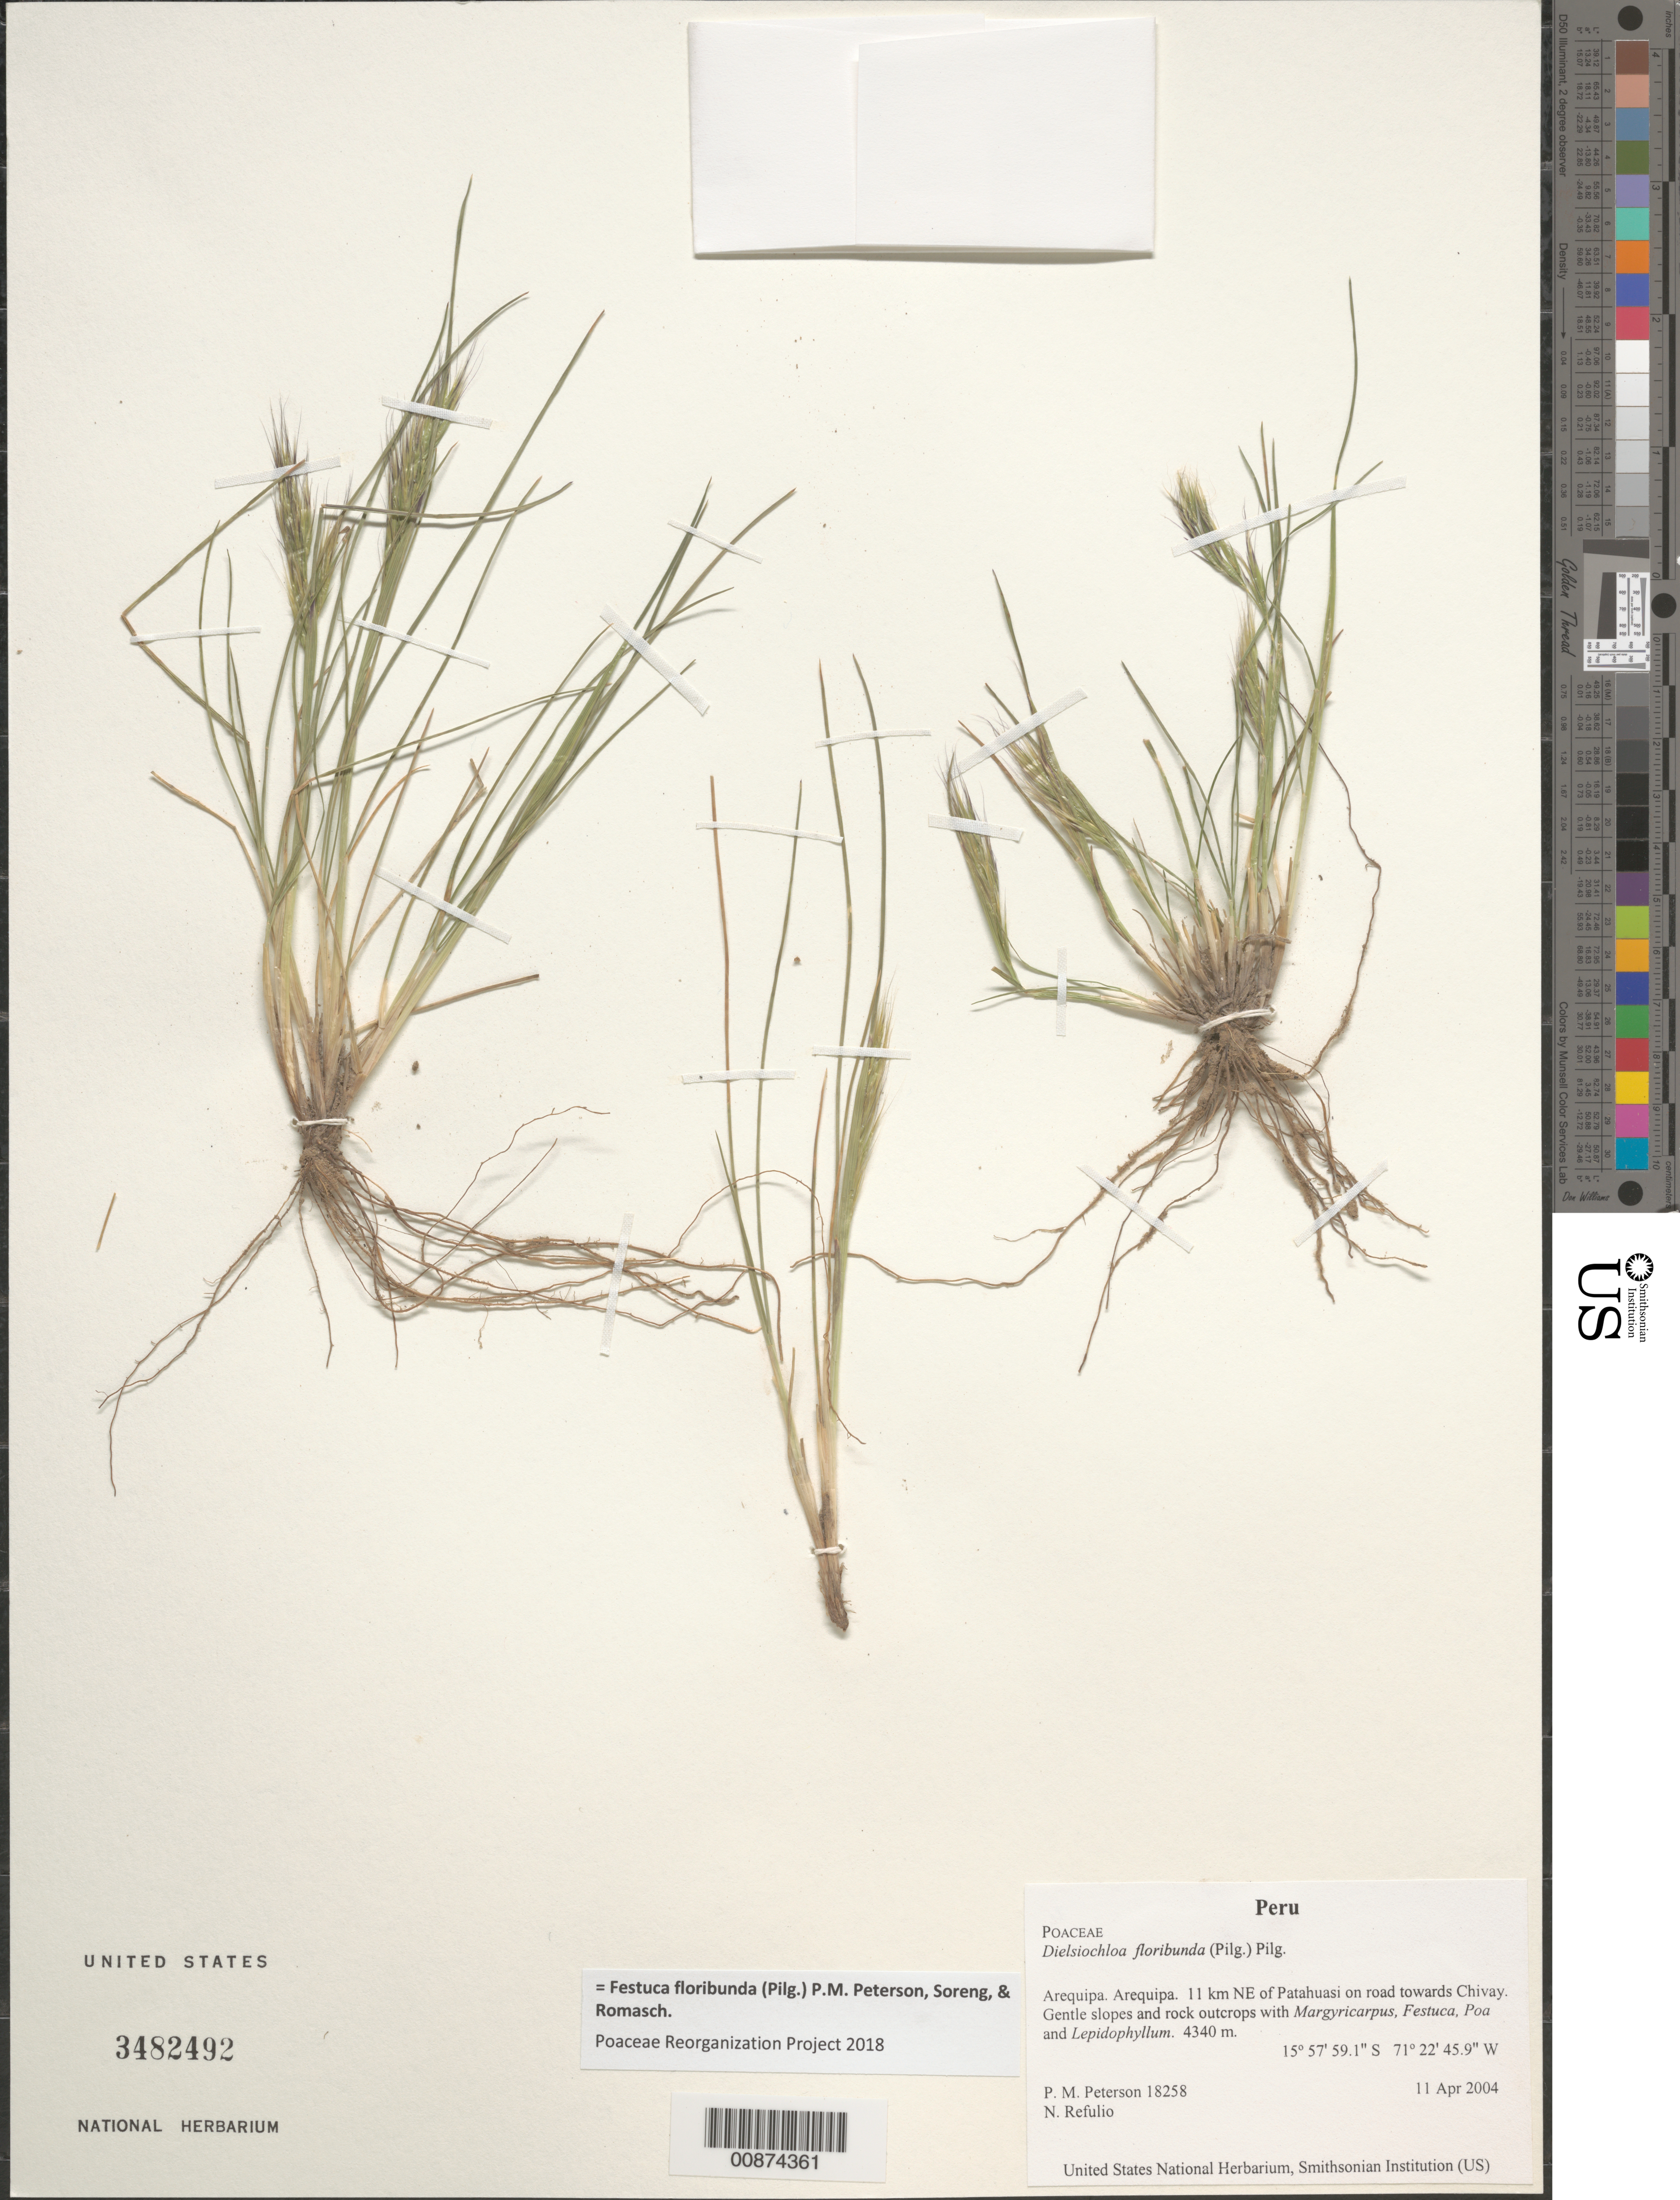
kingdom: Plantae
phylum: Tracheophyta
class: Liliopsida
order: Poales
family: Poaceae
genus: Festuca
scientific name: Festuca floribunda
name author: (Pilg.) P.M. Peterson et al.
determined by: Poaceae Reorganization Project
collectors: P. M. Peterson & N. Refulio-Rodríguez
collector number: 18258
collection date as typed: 11 Apr 2004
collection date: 2004-04-11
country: Peru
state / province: Arequipa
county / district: Arequipa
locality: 11 km NE of Patahuasi on road towards Chivay. Gentle slopes and rock outcrops with Margyricarpus, Festuca, Poa and Lepidophyllum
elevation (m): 4340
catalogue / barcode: US 3482492